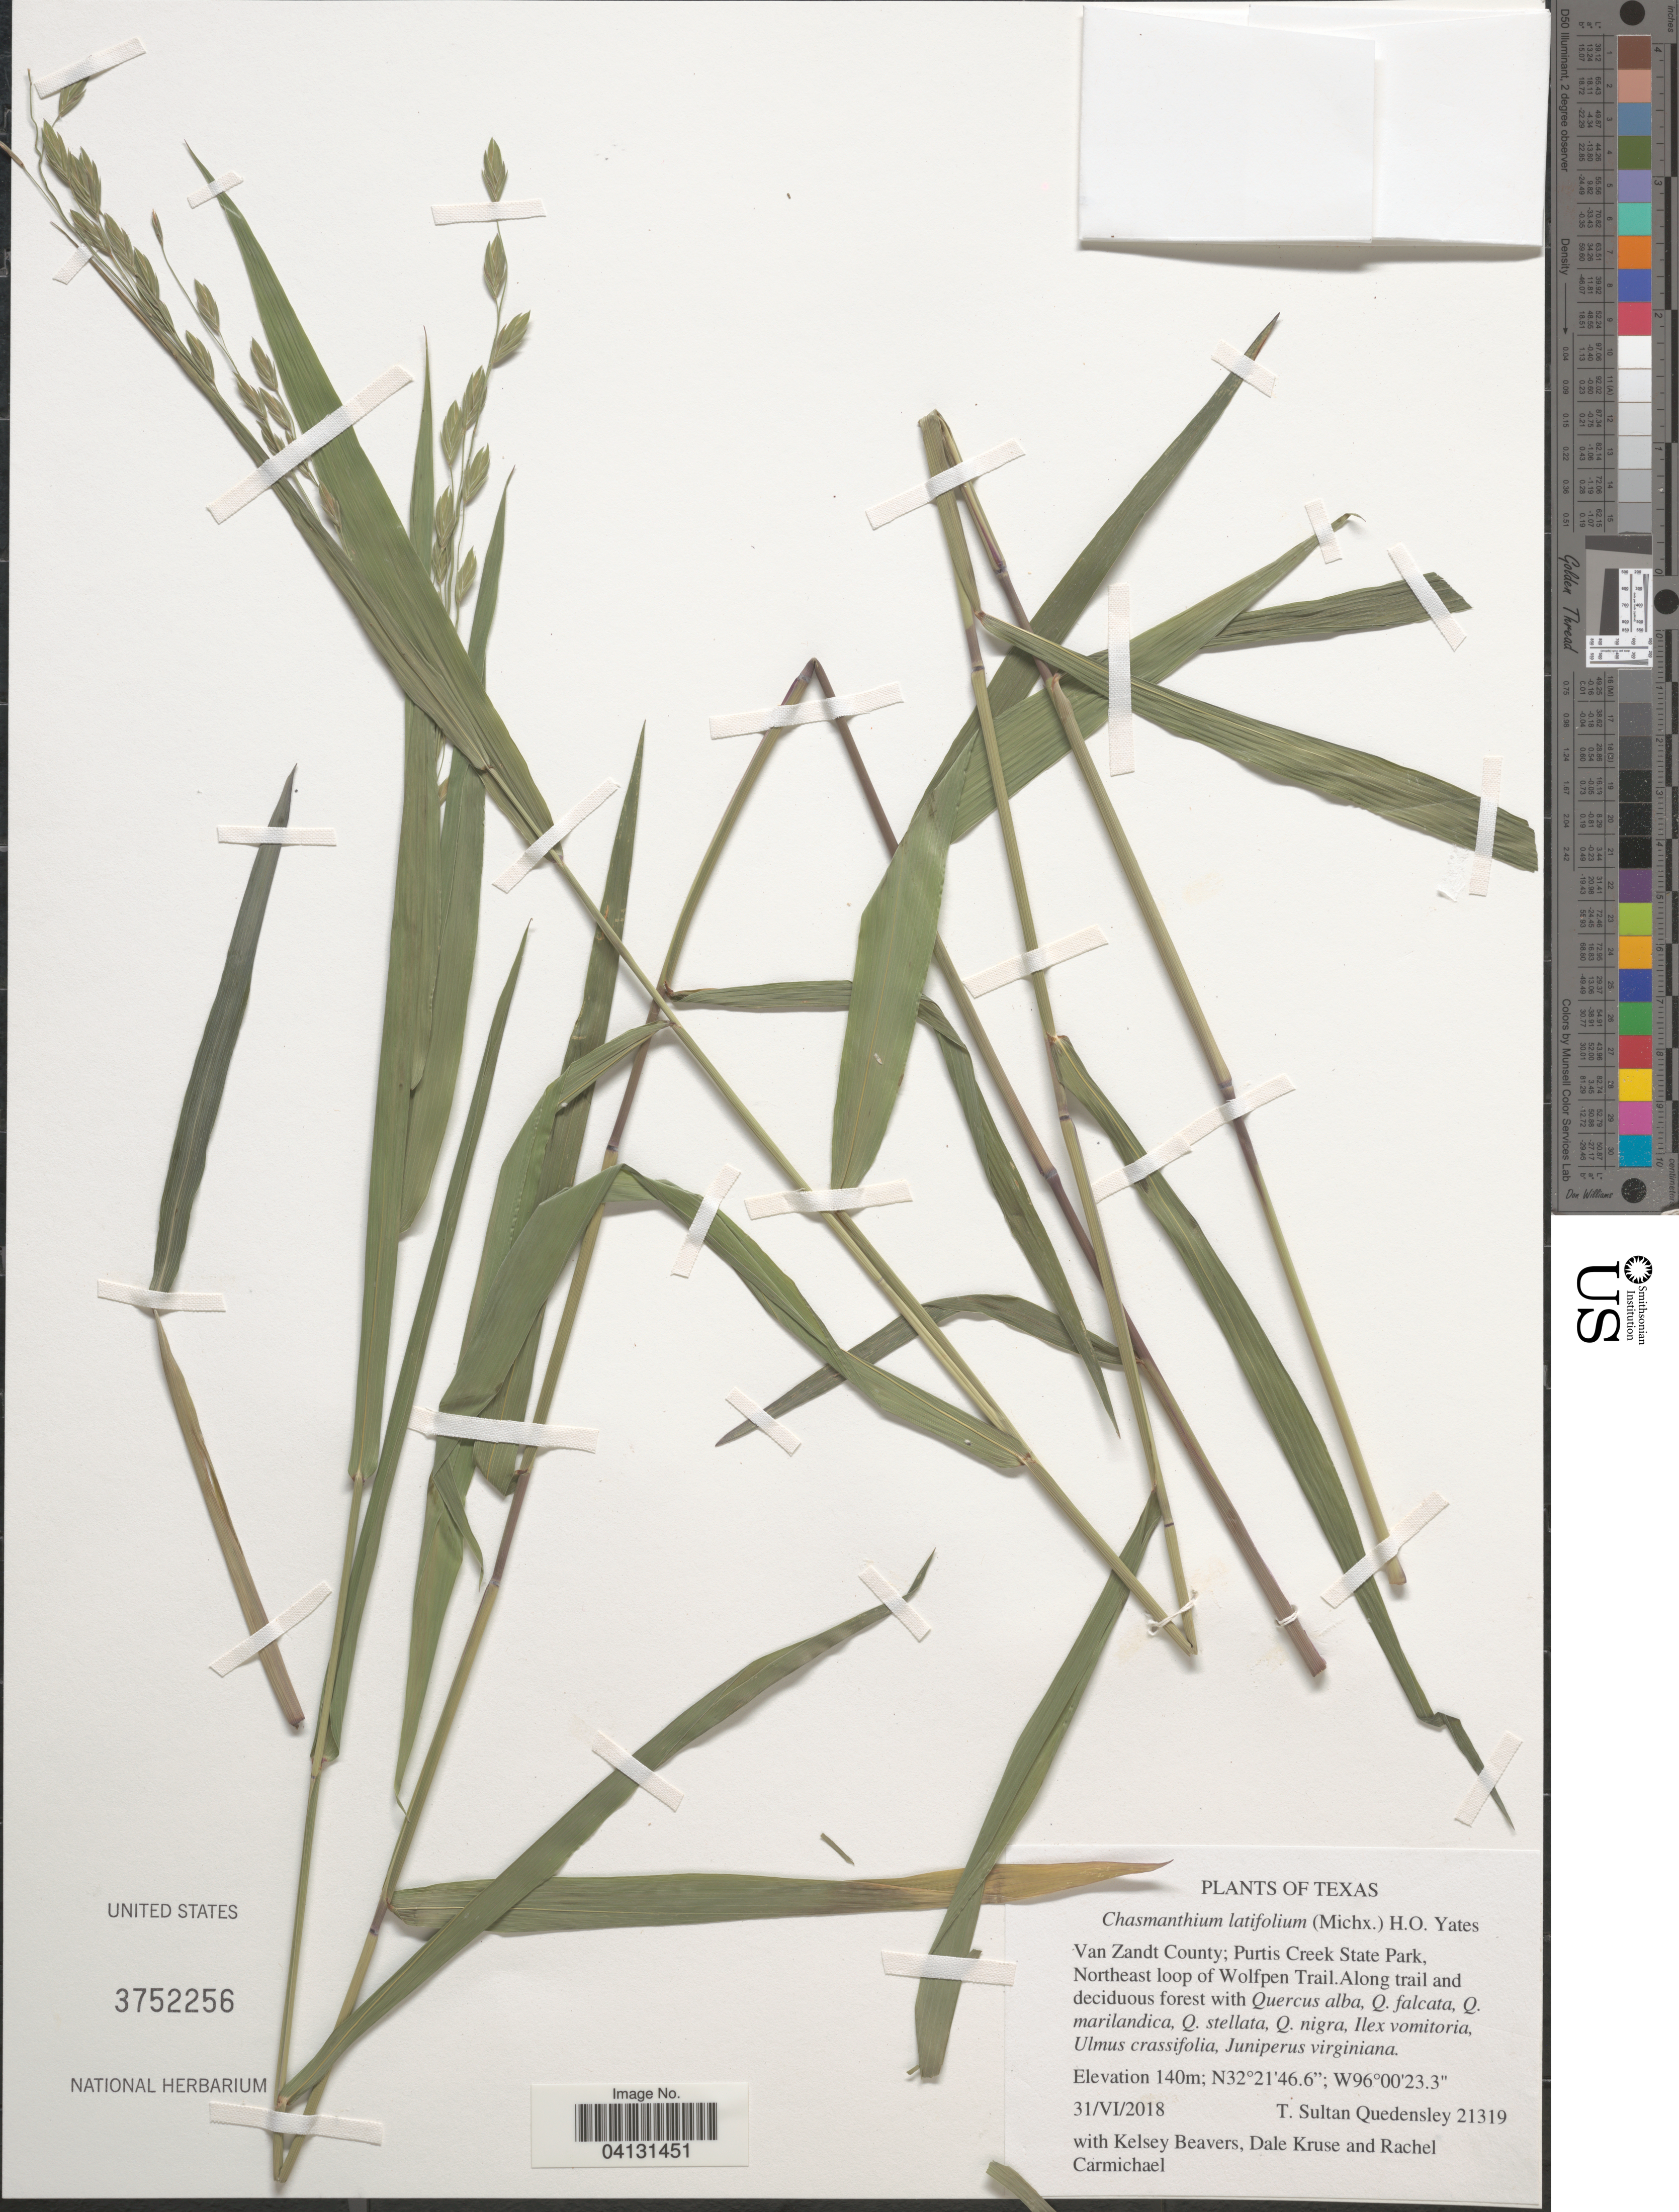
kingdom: Plantae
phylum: Tracheophyta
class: Liliopsida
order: Poales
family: Poaceae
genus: Chasmanthium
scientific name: Chasmanthium latifolium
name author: (Michx.) H.O. Yates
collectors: T. S. Quedensley, K. Beavers, D. Kruse & R. Carmichael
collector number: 21319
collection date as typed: Transcribed d/m/y: 31/6/2018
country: United States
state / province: Texas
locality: Van Zandt County; Purtis Creek State Park, Northeast loop of Wolfpen Trail.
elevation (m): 140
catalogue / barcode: US 3752256